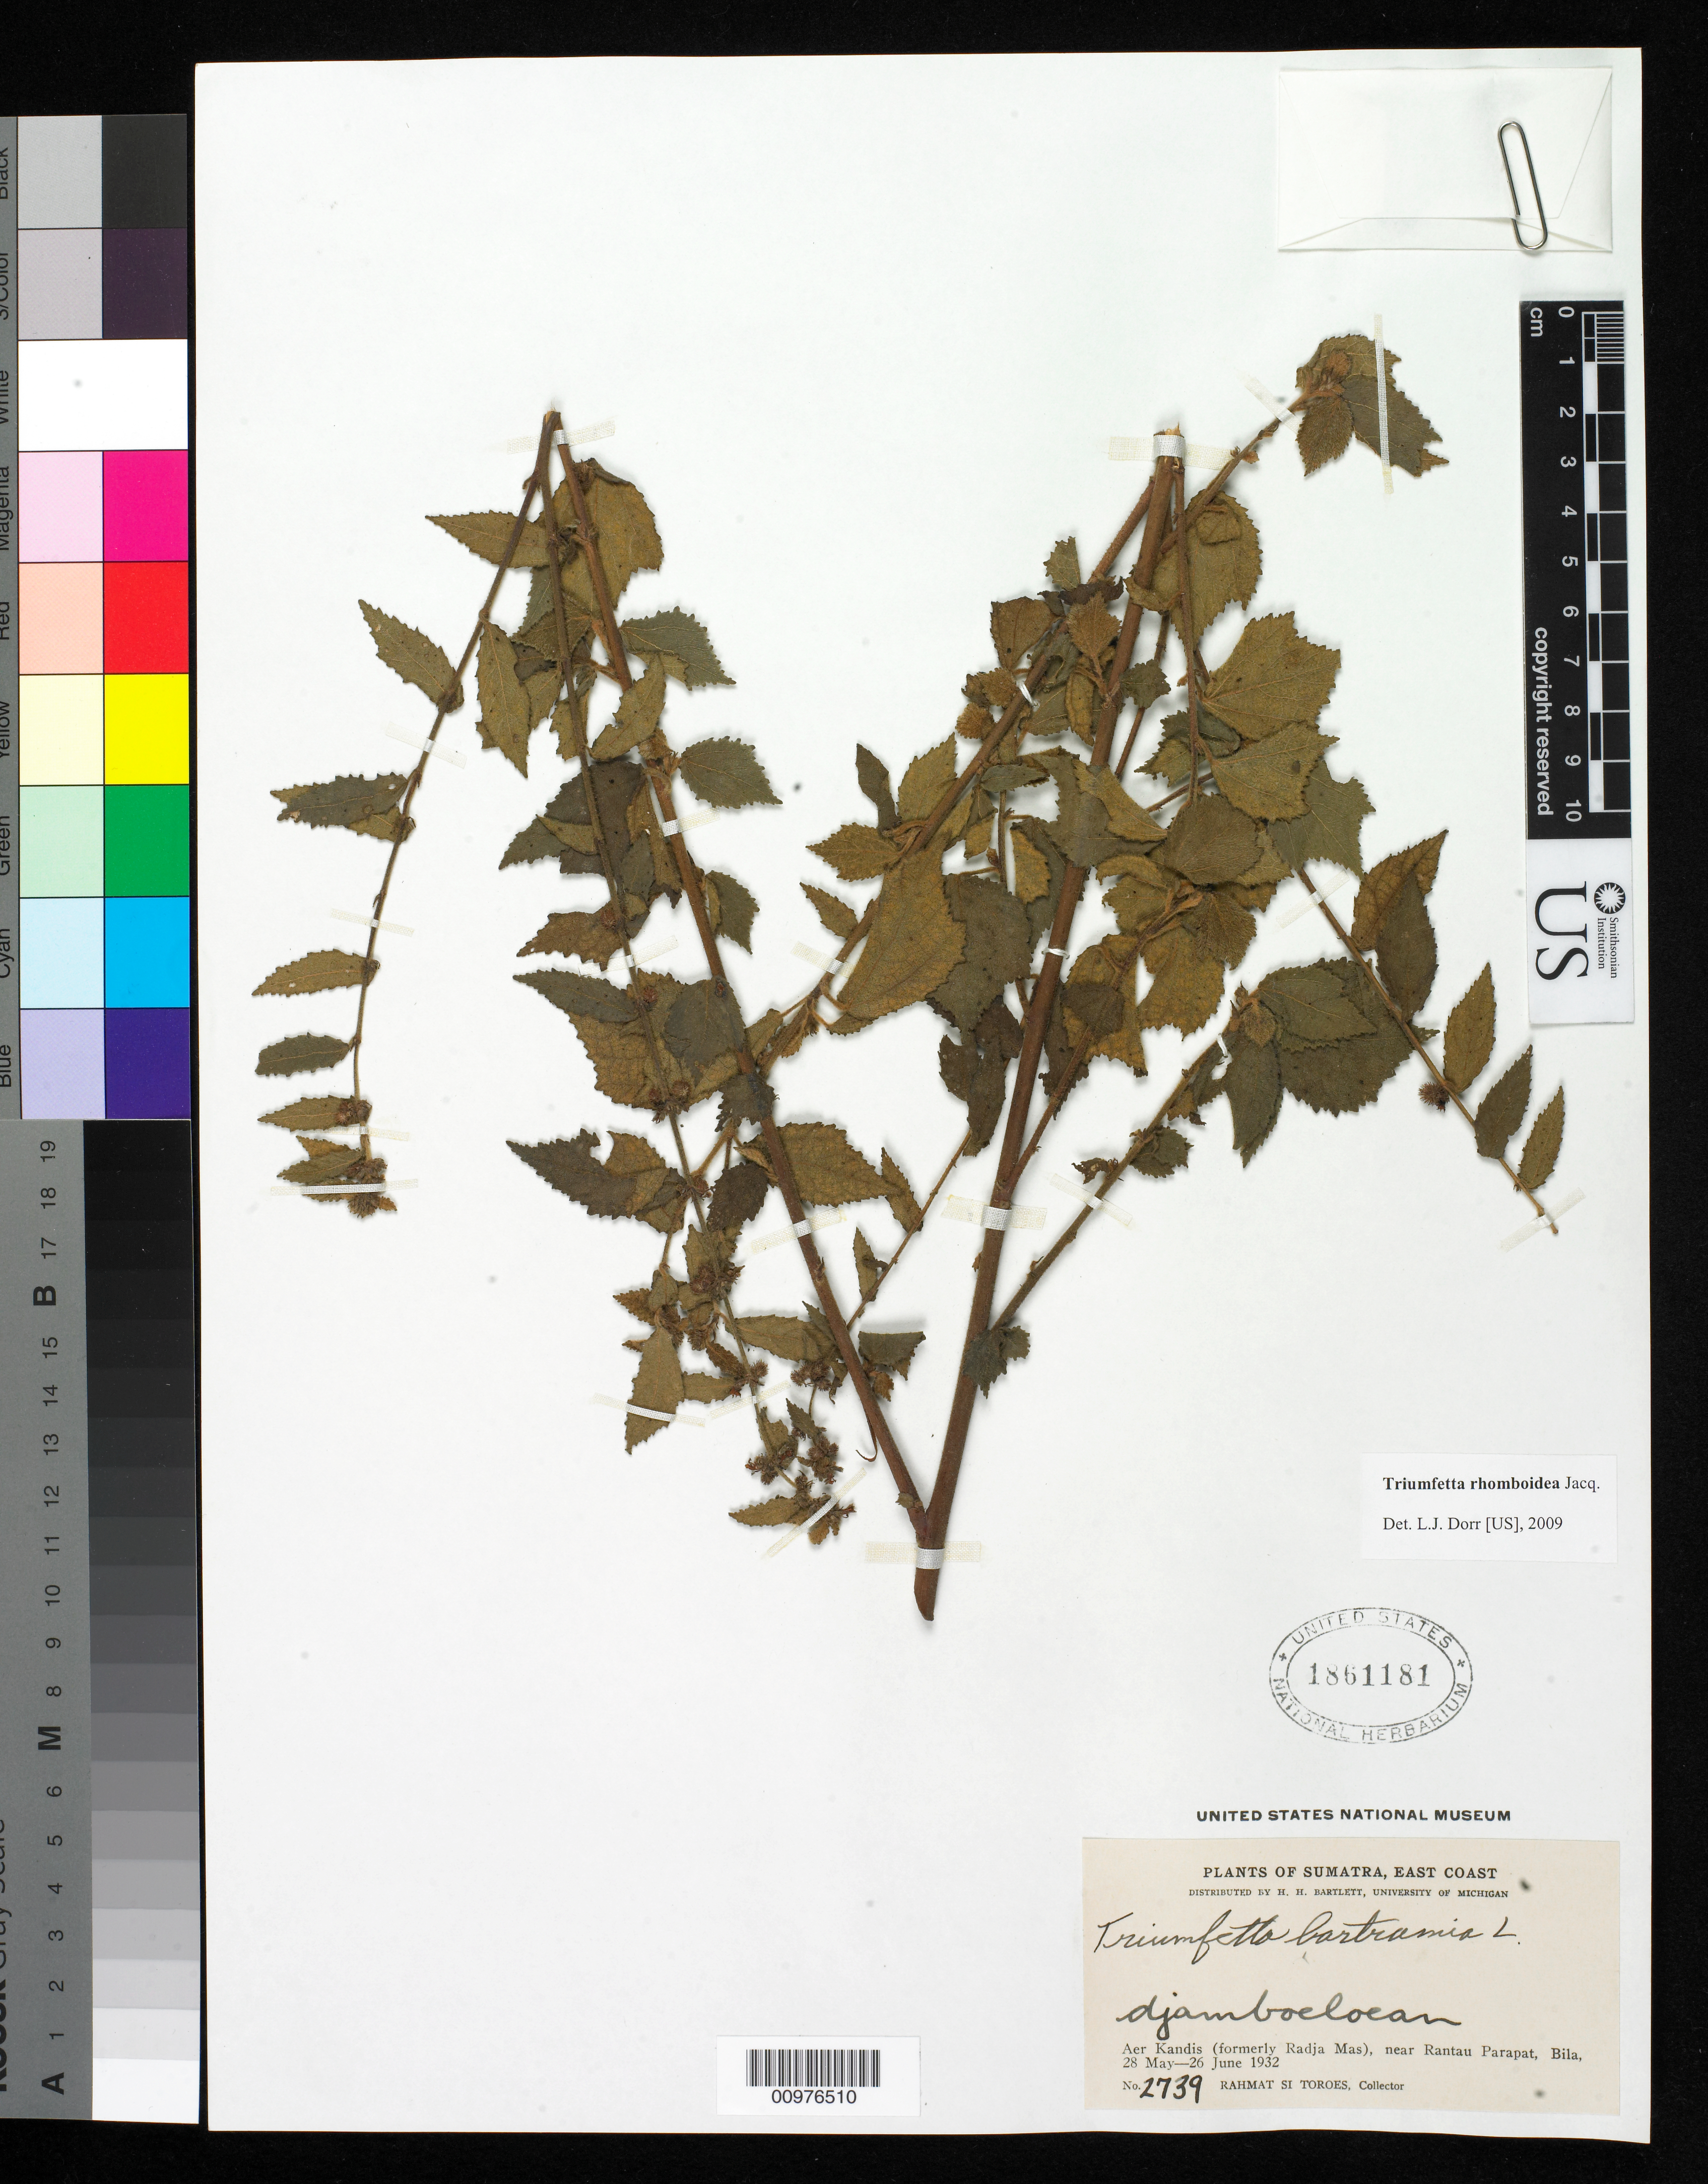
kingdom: Plantae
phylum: Tracheophyta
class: Magnoliopsida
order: Malvales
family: Malvaceae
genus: Triumfetta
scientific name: Triumfetta rhomboidea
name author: Jacq.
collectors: Rahmat Si Boeea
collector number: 2739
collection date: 1932-05-28/1932-06-26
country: Indonesia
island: Sumatra I.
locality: (East Coast) Aer Kandis (formerly Radja Mas), near Rantau Parapat, Bila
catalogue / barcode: US 1861181